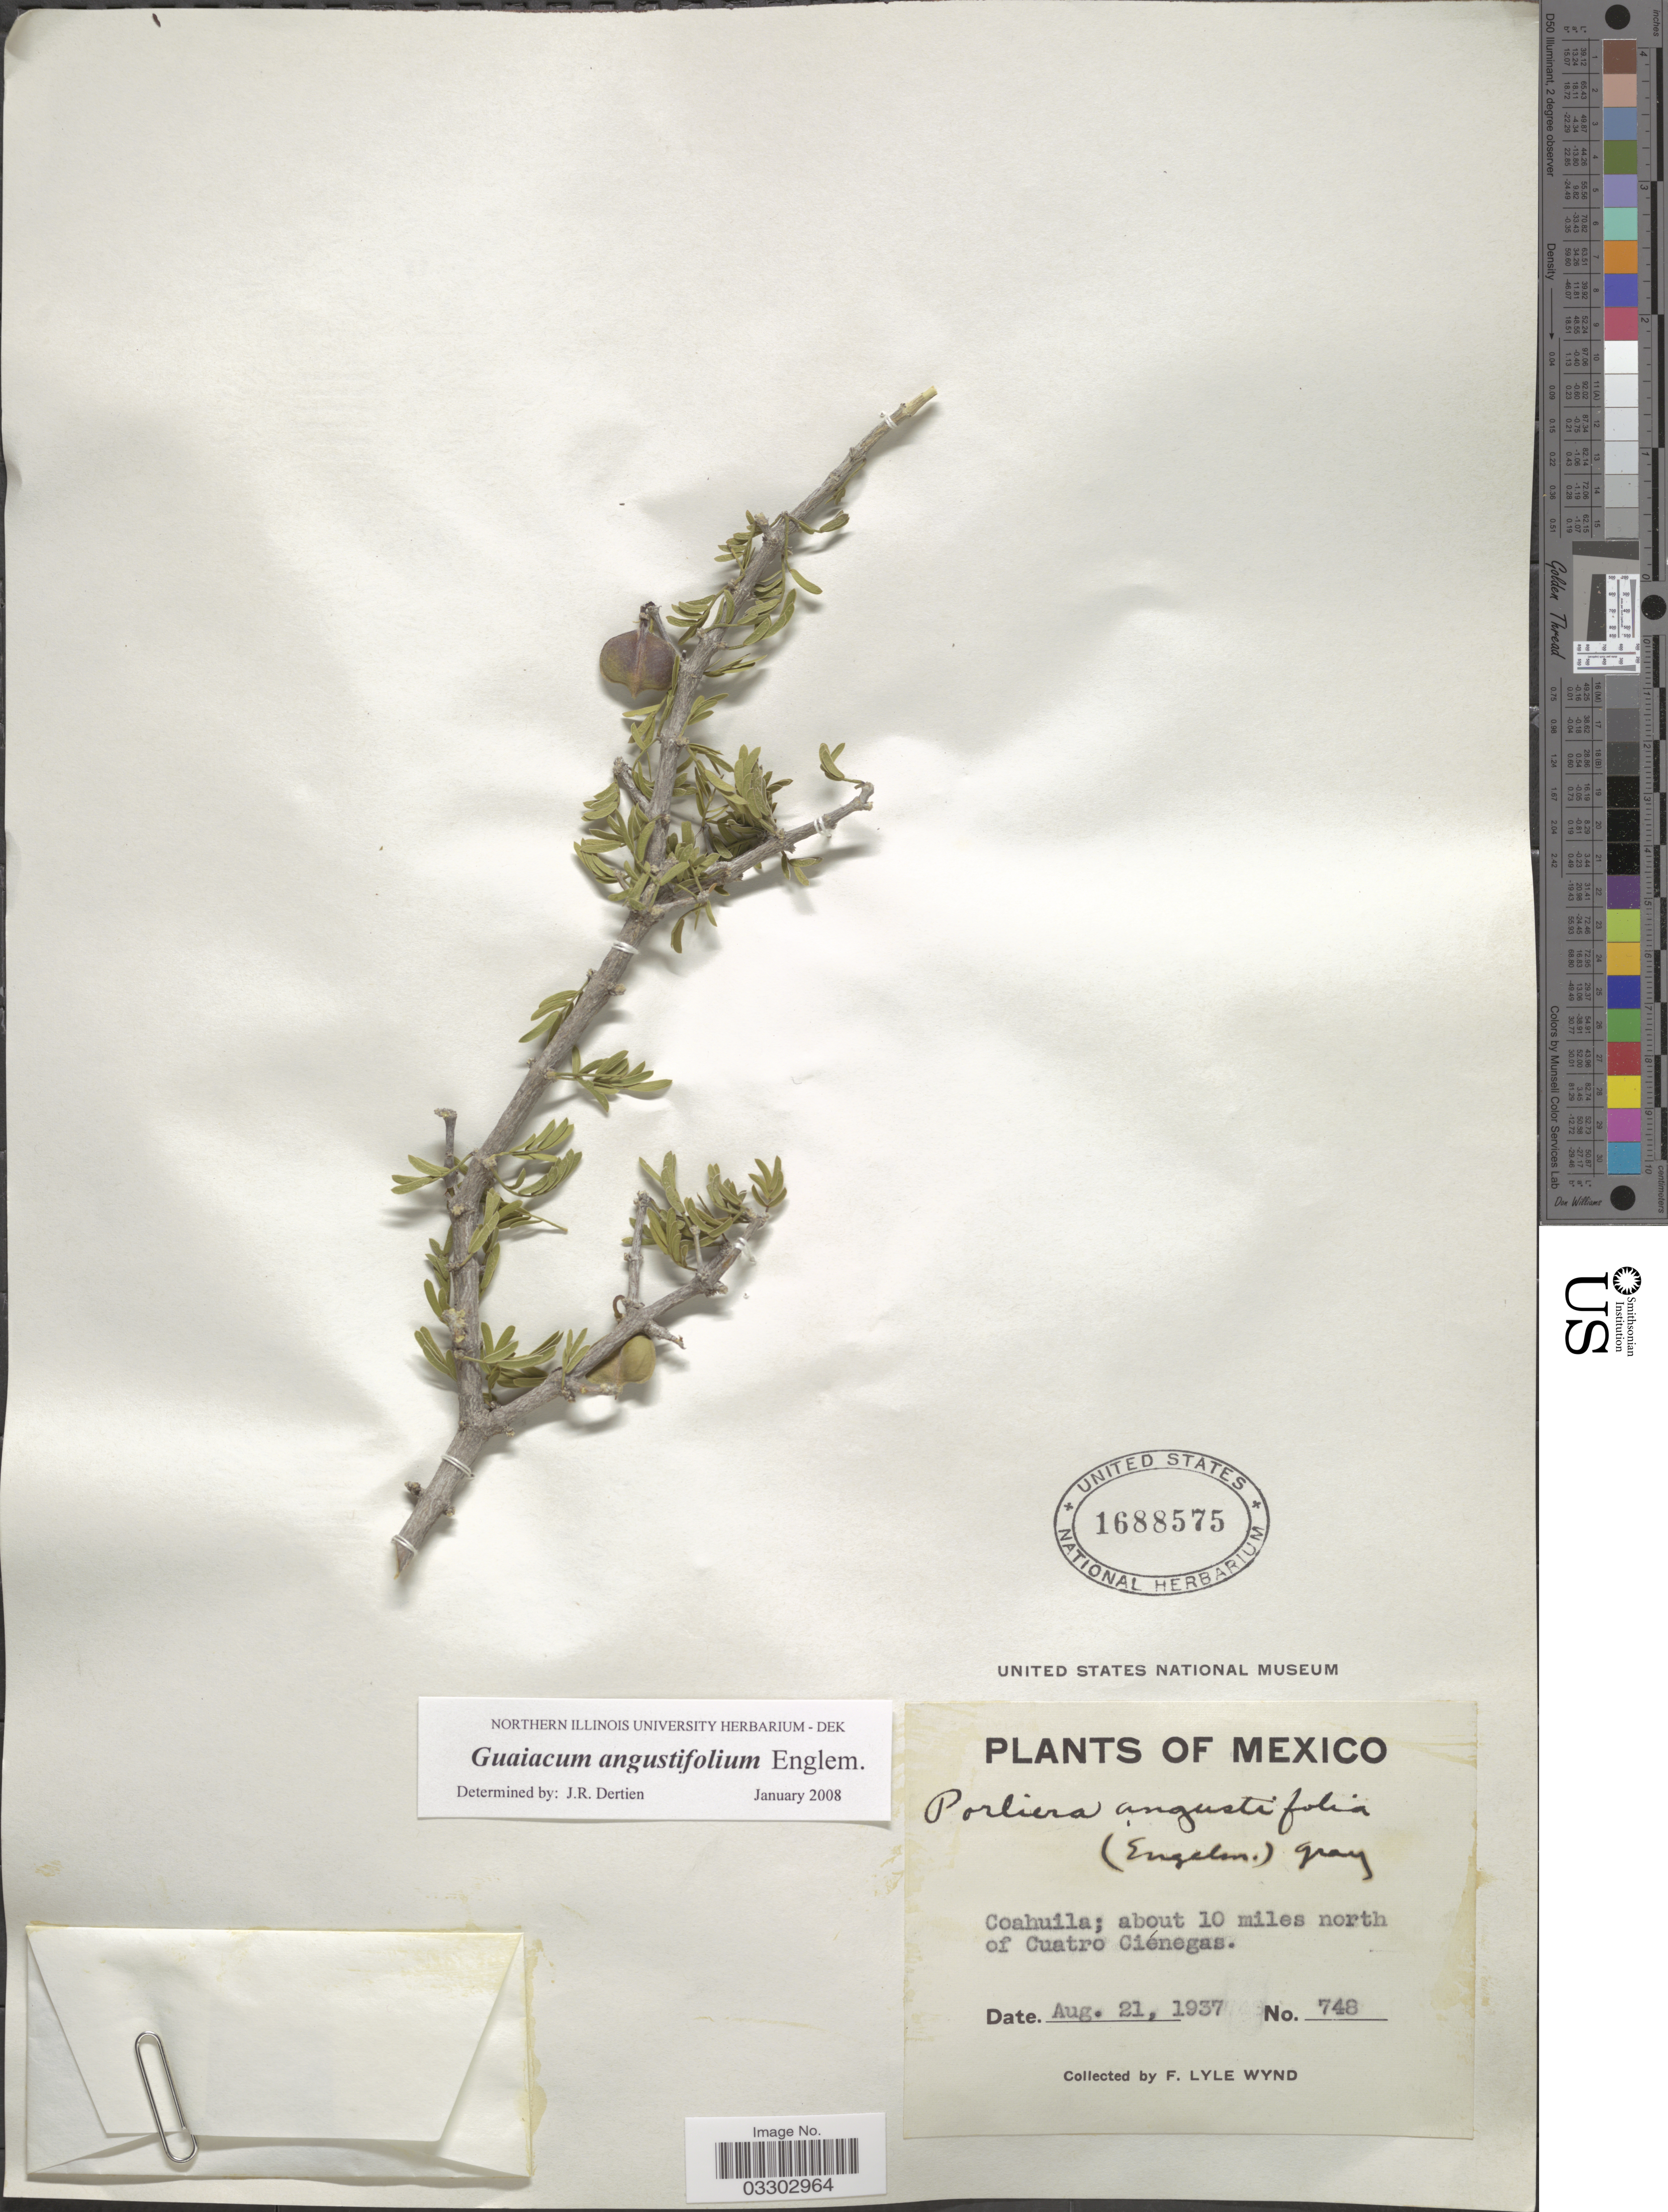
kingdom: Plantae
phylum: Tracheophyta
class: Magnoliopsida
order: Zygophyllales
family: Zygophyllaceae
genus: Guaiacum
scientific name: Guaiacum angustifolium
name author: Engelm.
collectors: F. L. Wynd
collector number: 748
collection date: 1937-08-21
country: Mexico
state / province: Coahuila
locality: About 10 miles north of Cuatro Ciénegas.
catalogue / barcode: US 1688575